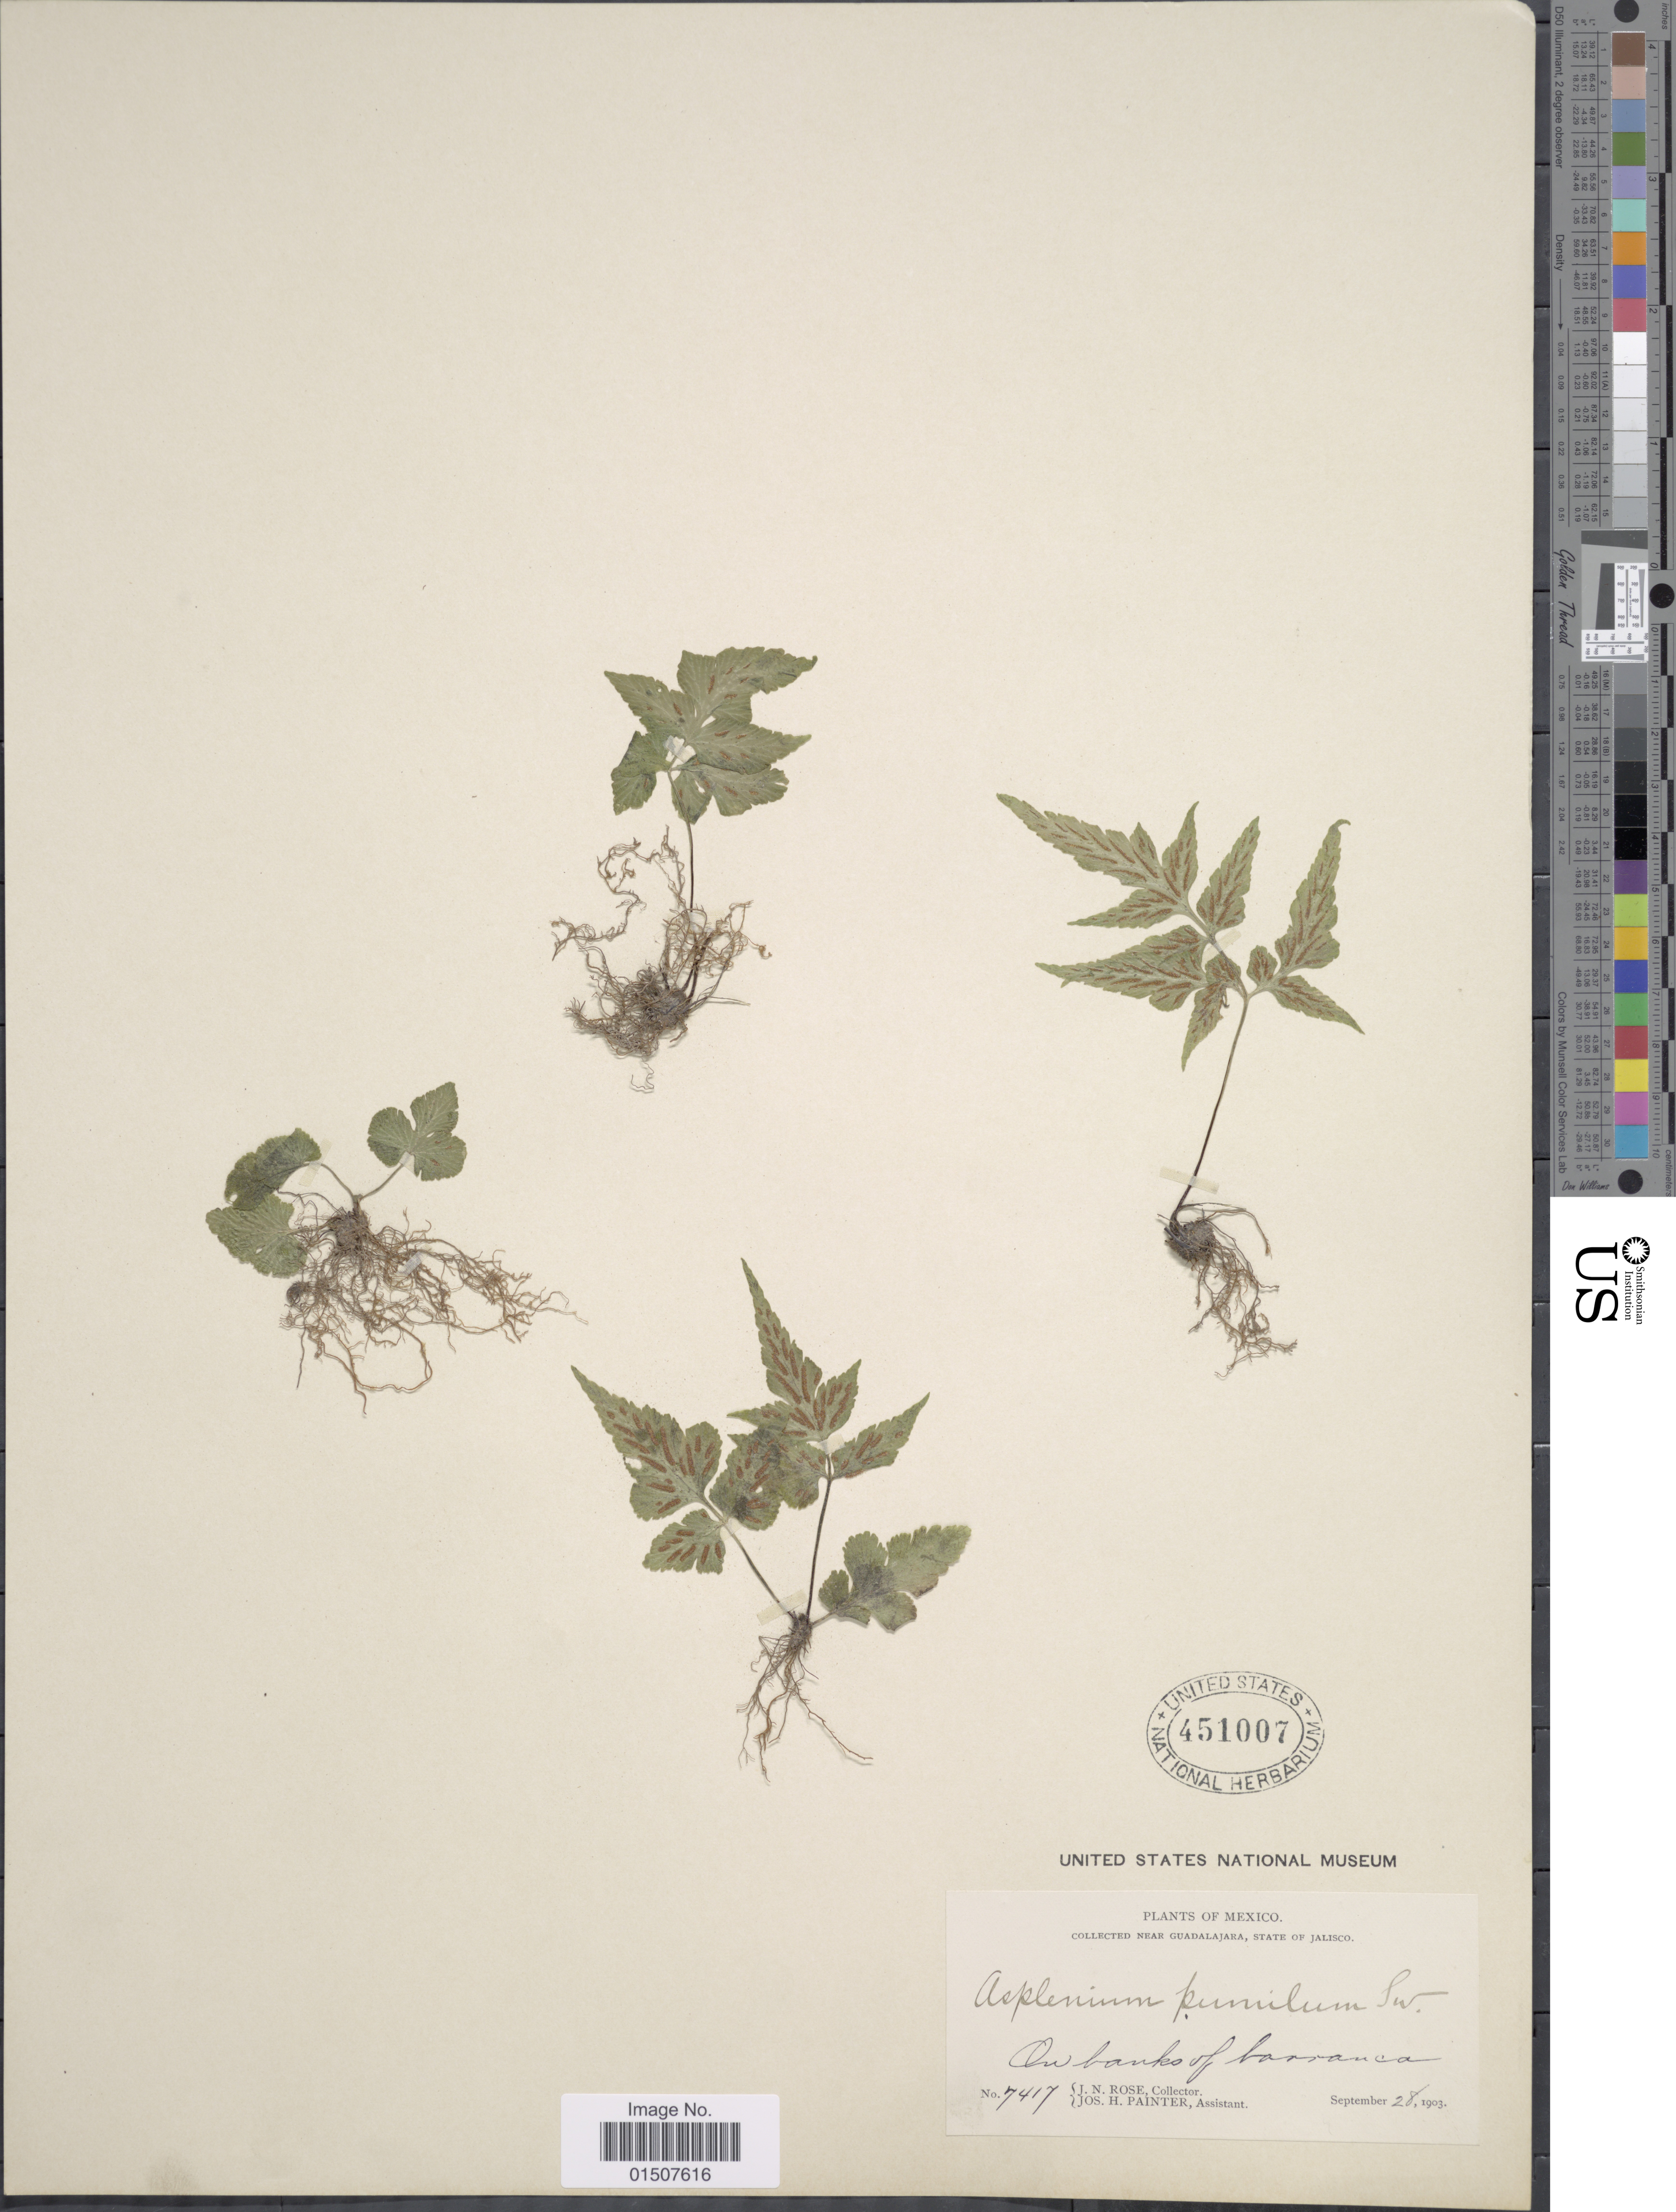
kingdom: Plantae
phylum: Tracheophyta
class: Polypodiopsida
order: Polypodiales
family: Aspleniaceae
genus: Asplenium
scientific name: Asplenium pumilum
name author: Sw.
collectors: J. N. Rose & J. H. Painter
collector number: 7417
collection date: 1903-09-28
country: Mexico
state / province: Jalisco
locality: State of Jalisco. On banks of Barranca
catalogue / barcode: US 451007